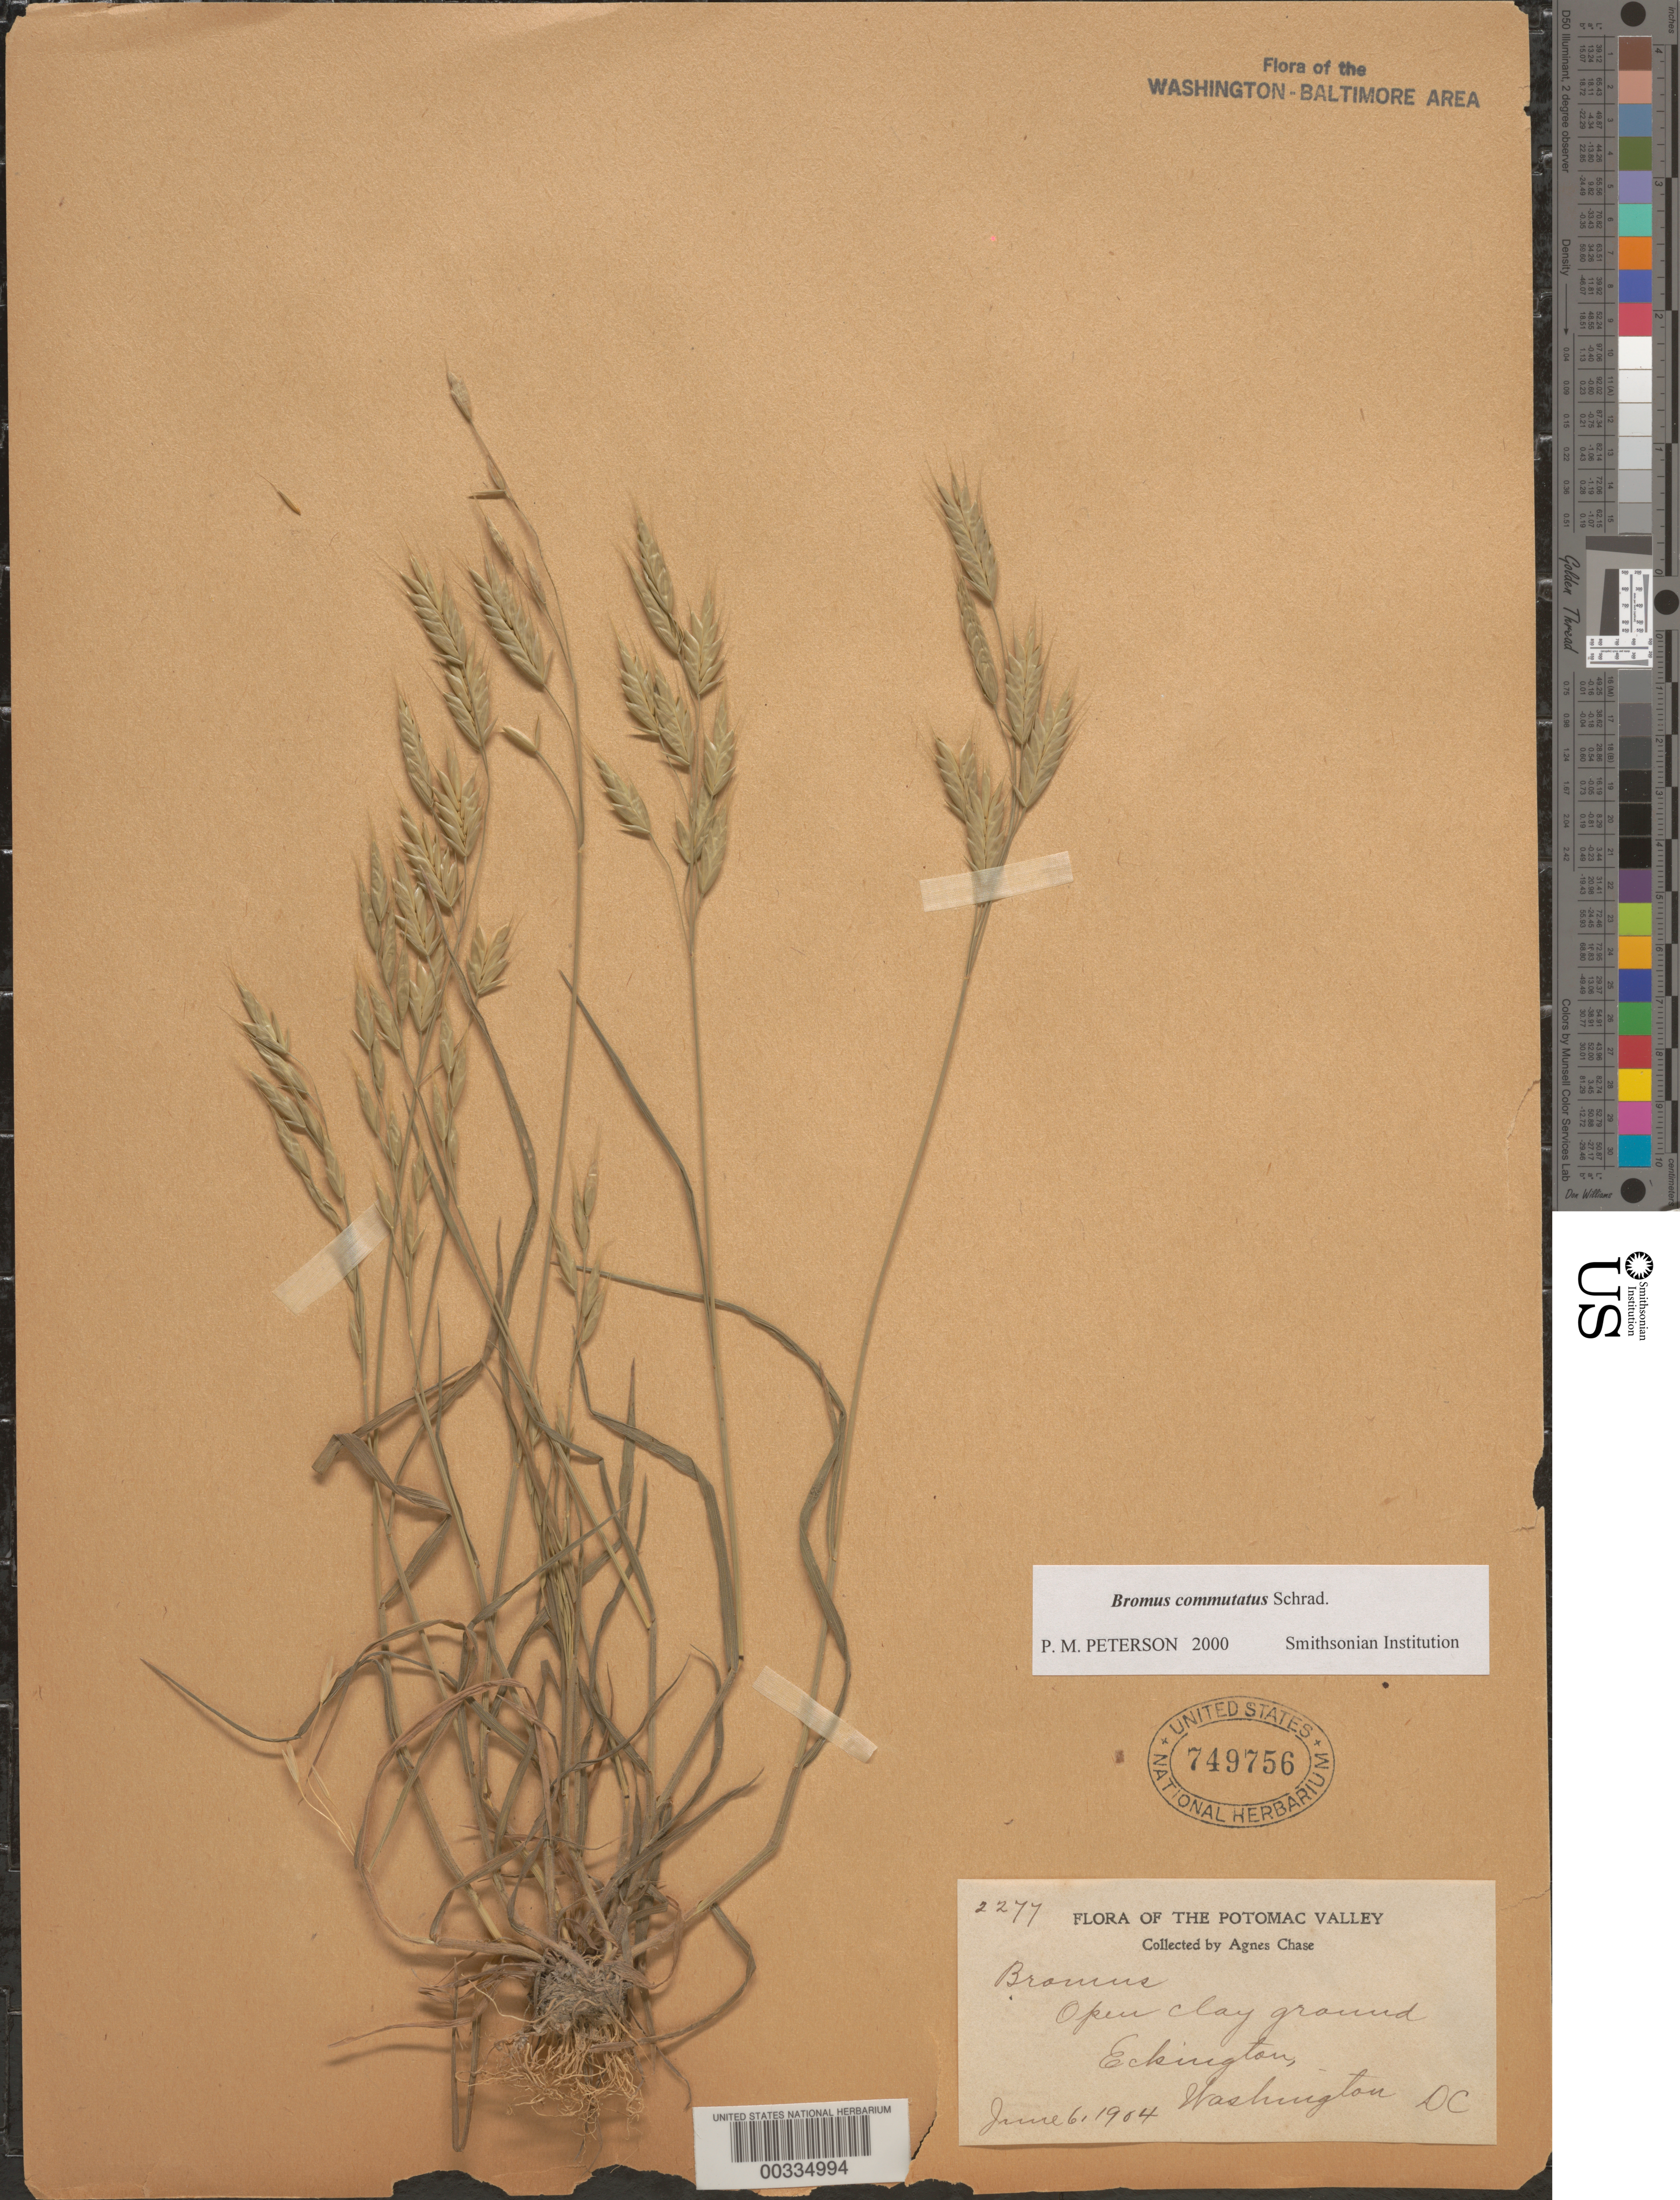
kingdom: Plantae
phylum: Tracheophyta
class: Liliopsida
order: Poales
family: Poaceae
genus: Bromus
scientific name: Bromus commutatus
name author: Schrad.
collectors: A. Chase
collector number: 2277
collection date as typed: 06 Jun 1904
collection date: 1904-06-06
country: United States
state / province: District of Columbia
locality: Eckington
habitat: Open clay ground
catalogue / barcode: US 749756